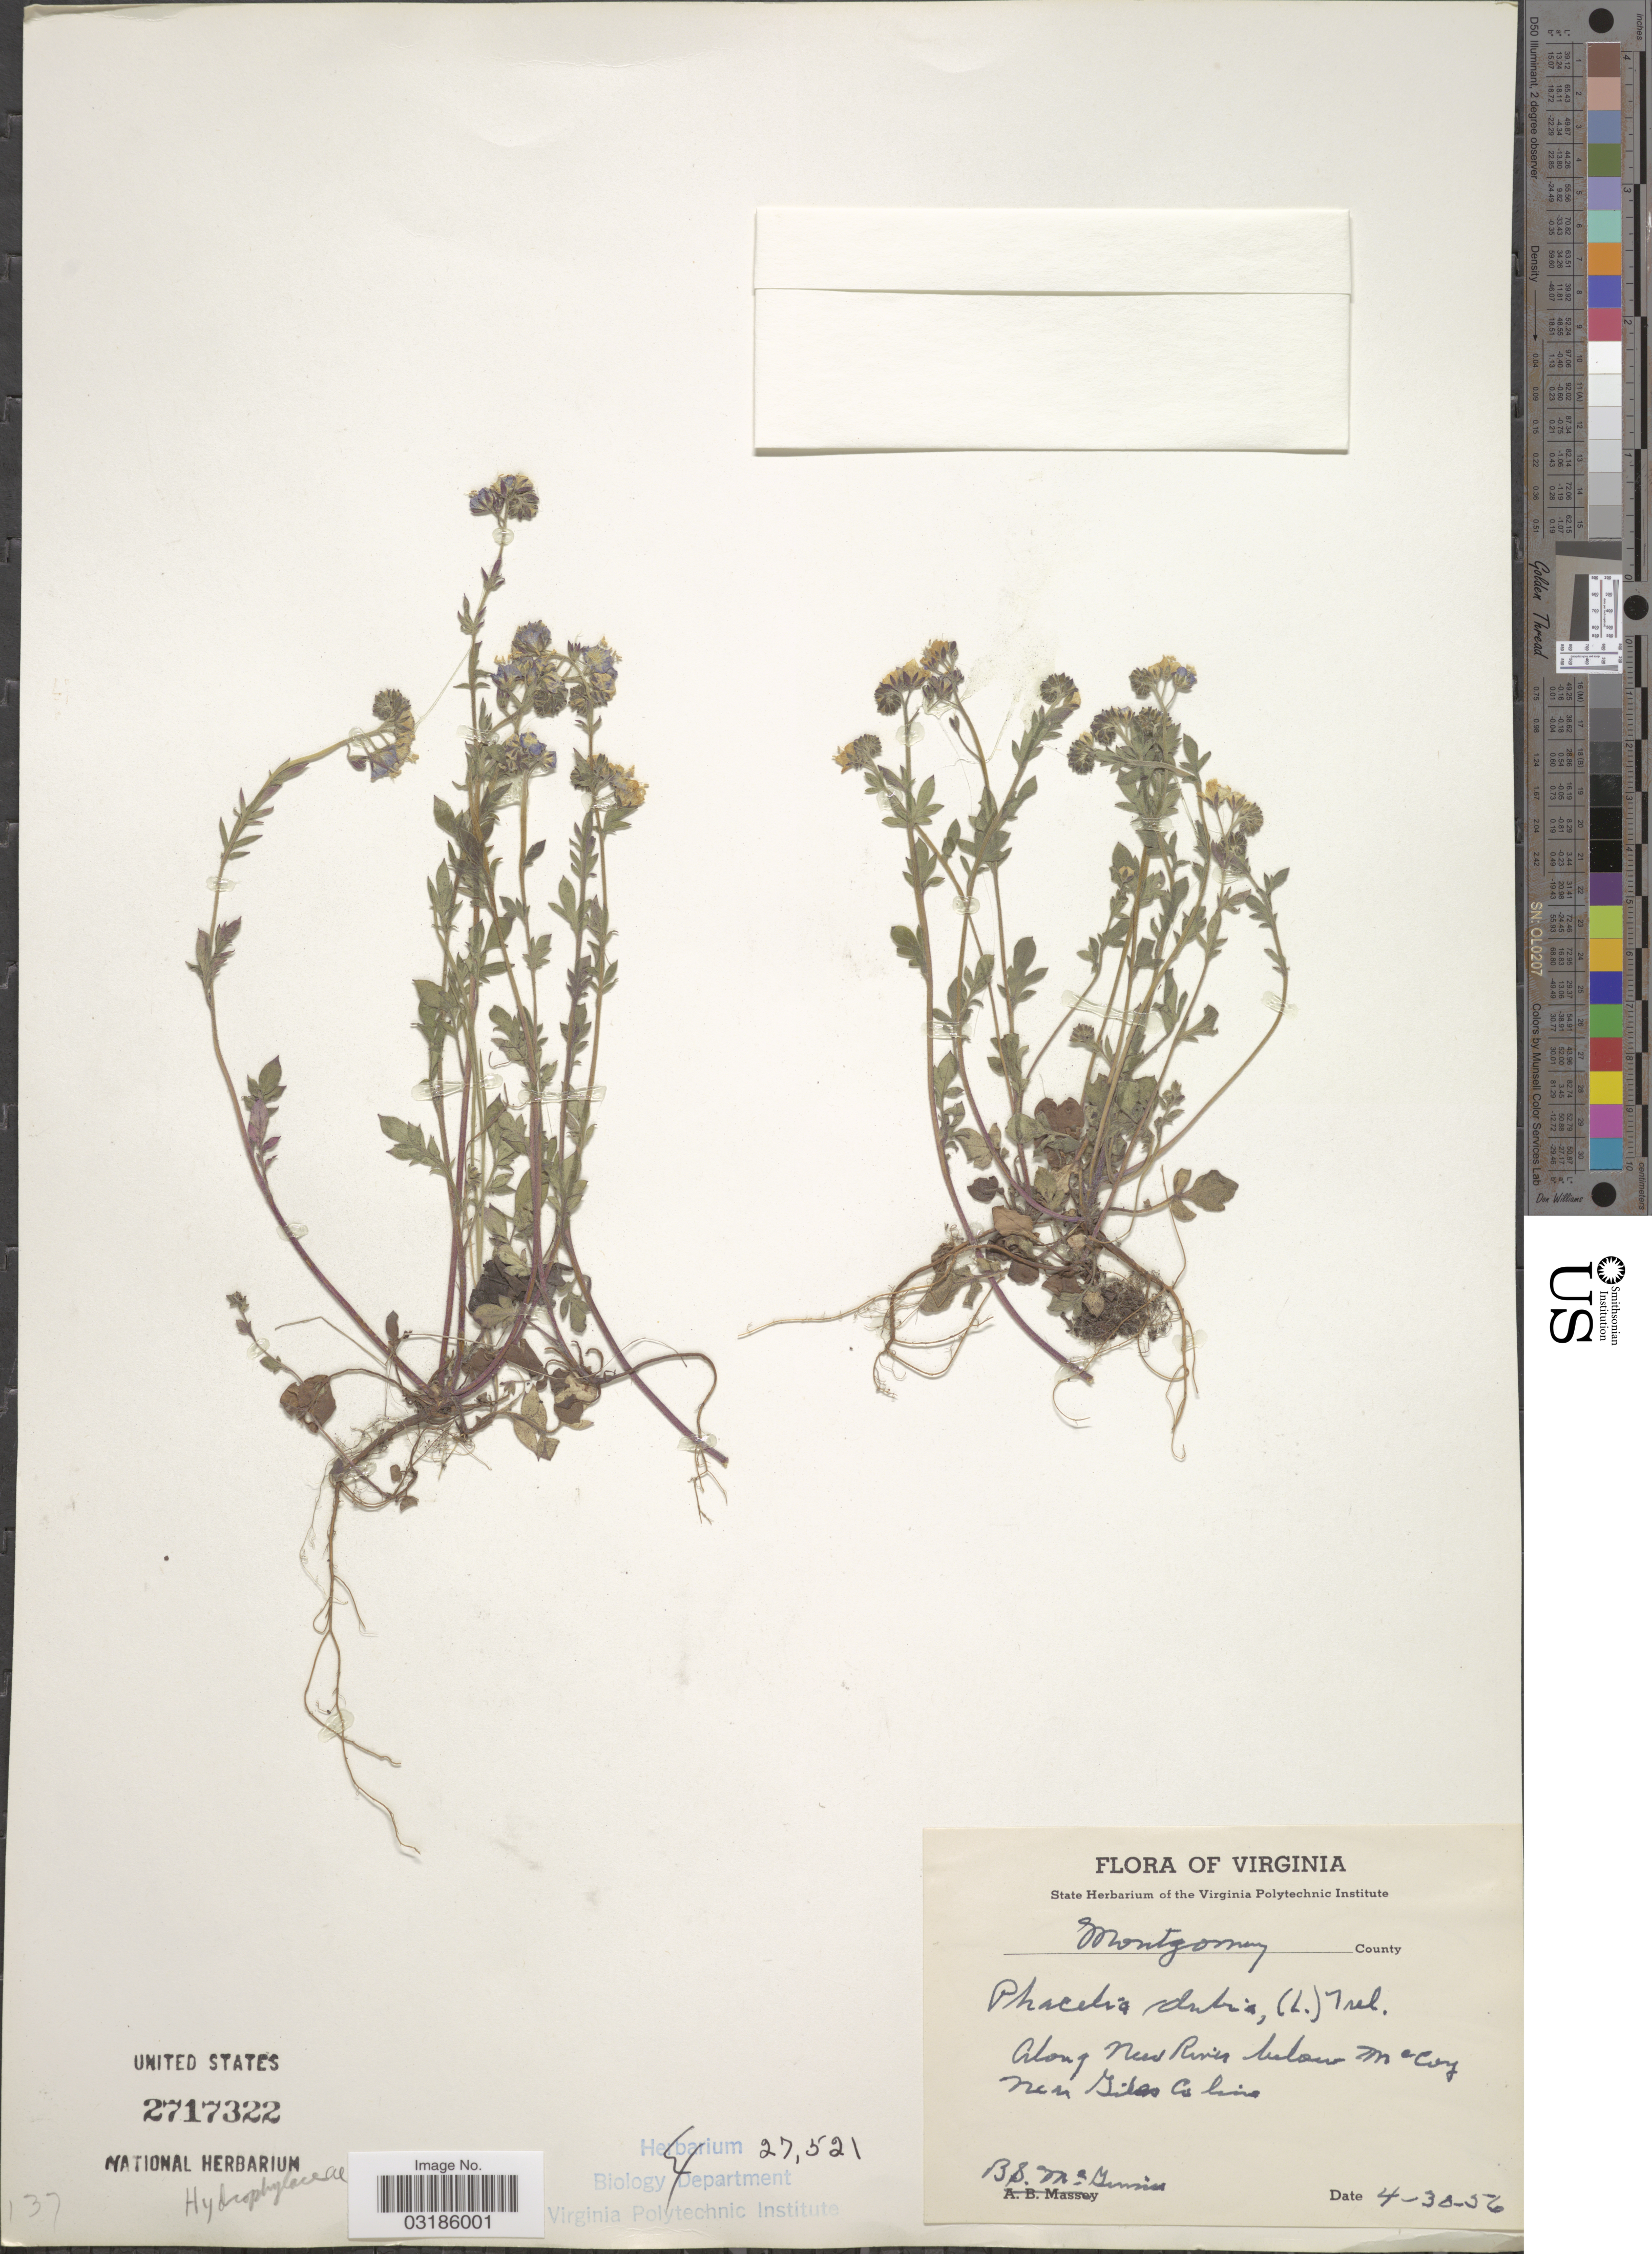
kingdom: Plantae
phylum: Tracheophyta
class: Magnoliopsida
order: Boraginales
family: Hydrophyllaceae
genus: Phacelia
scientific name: Phacelia dubia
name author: (L.) Trel.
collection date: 1956-04-30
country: United States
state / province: Virginia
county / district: Montgomery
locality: Montgomery County. Along New River below McCoy near Giles Co line.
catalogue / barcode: US 2717322